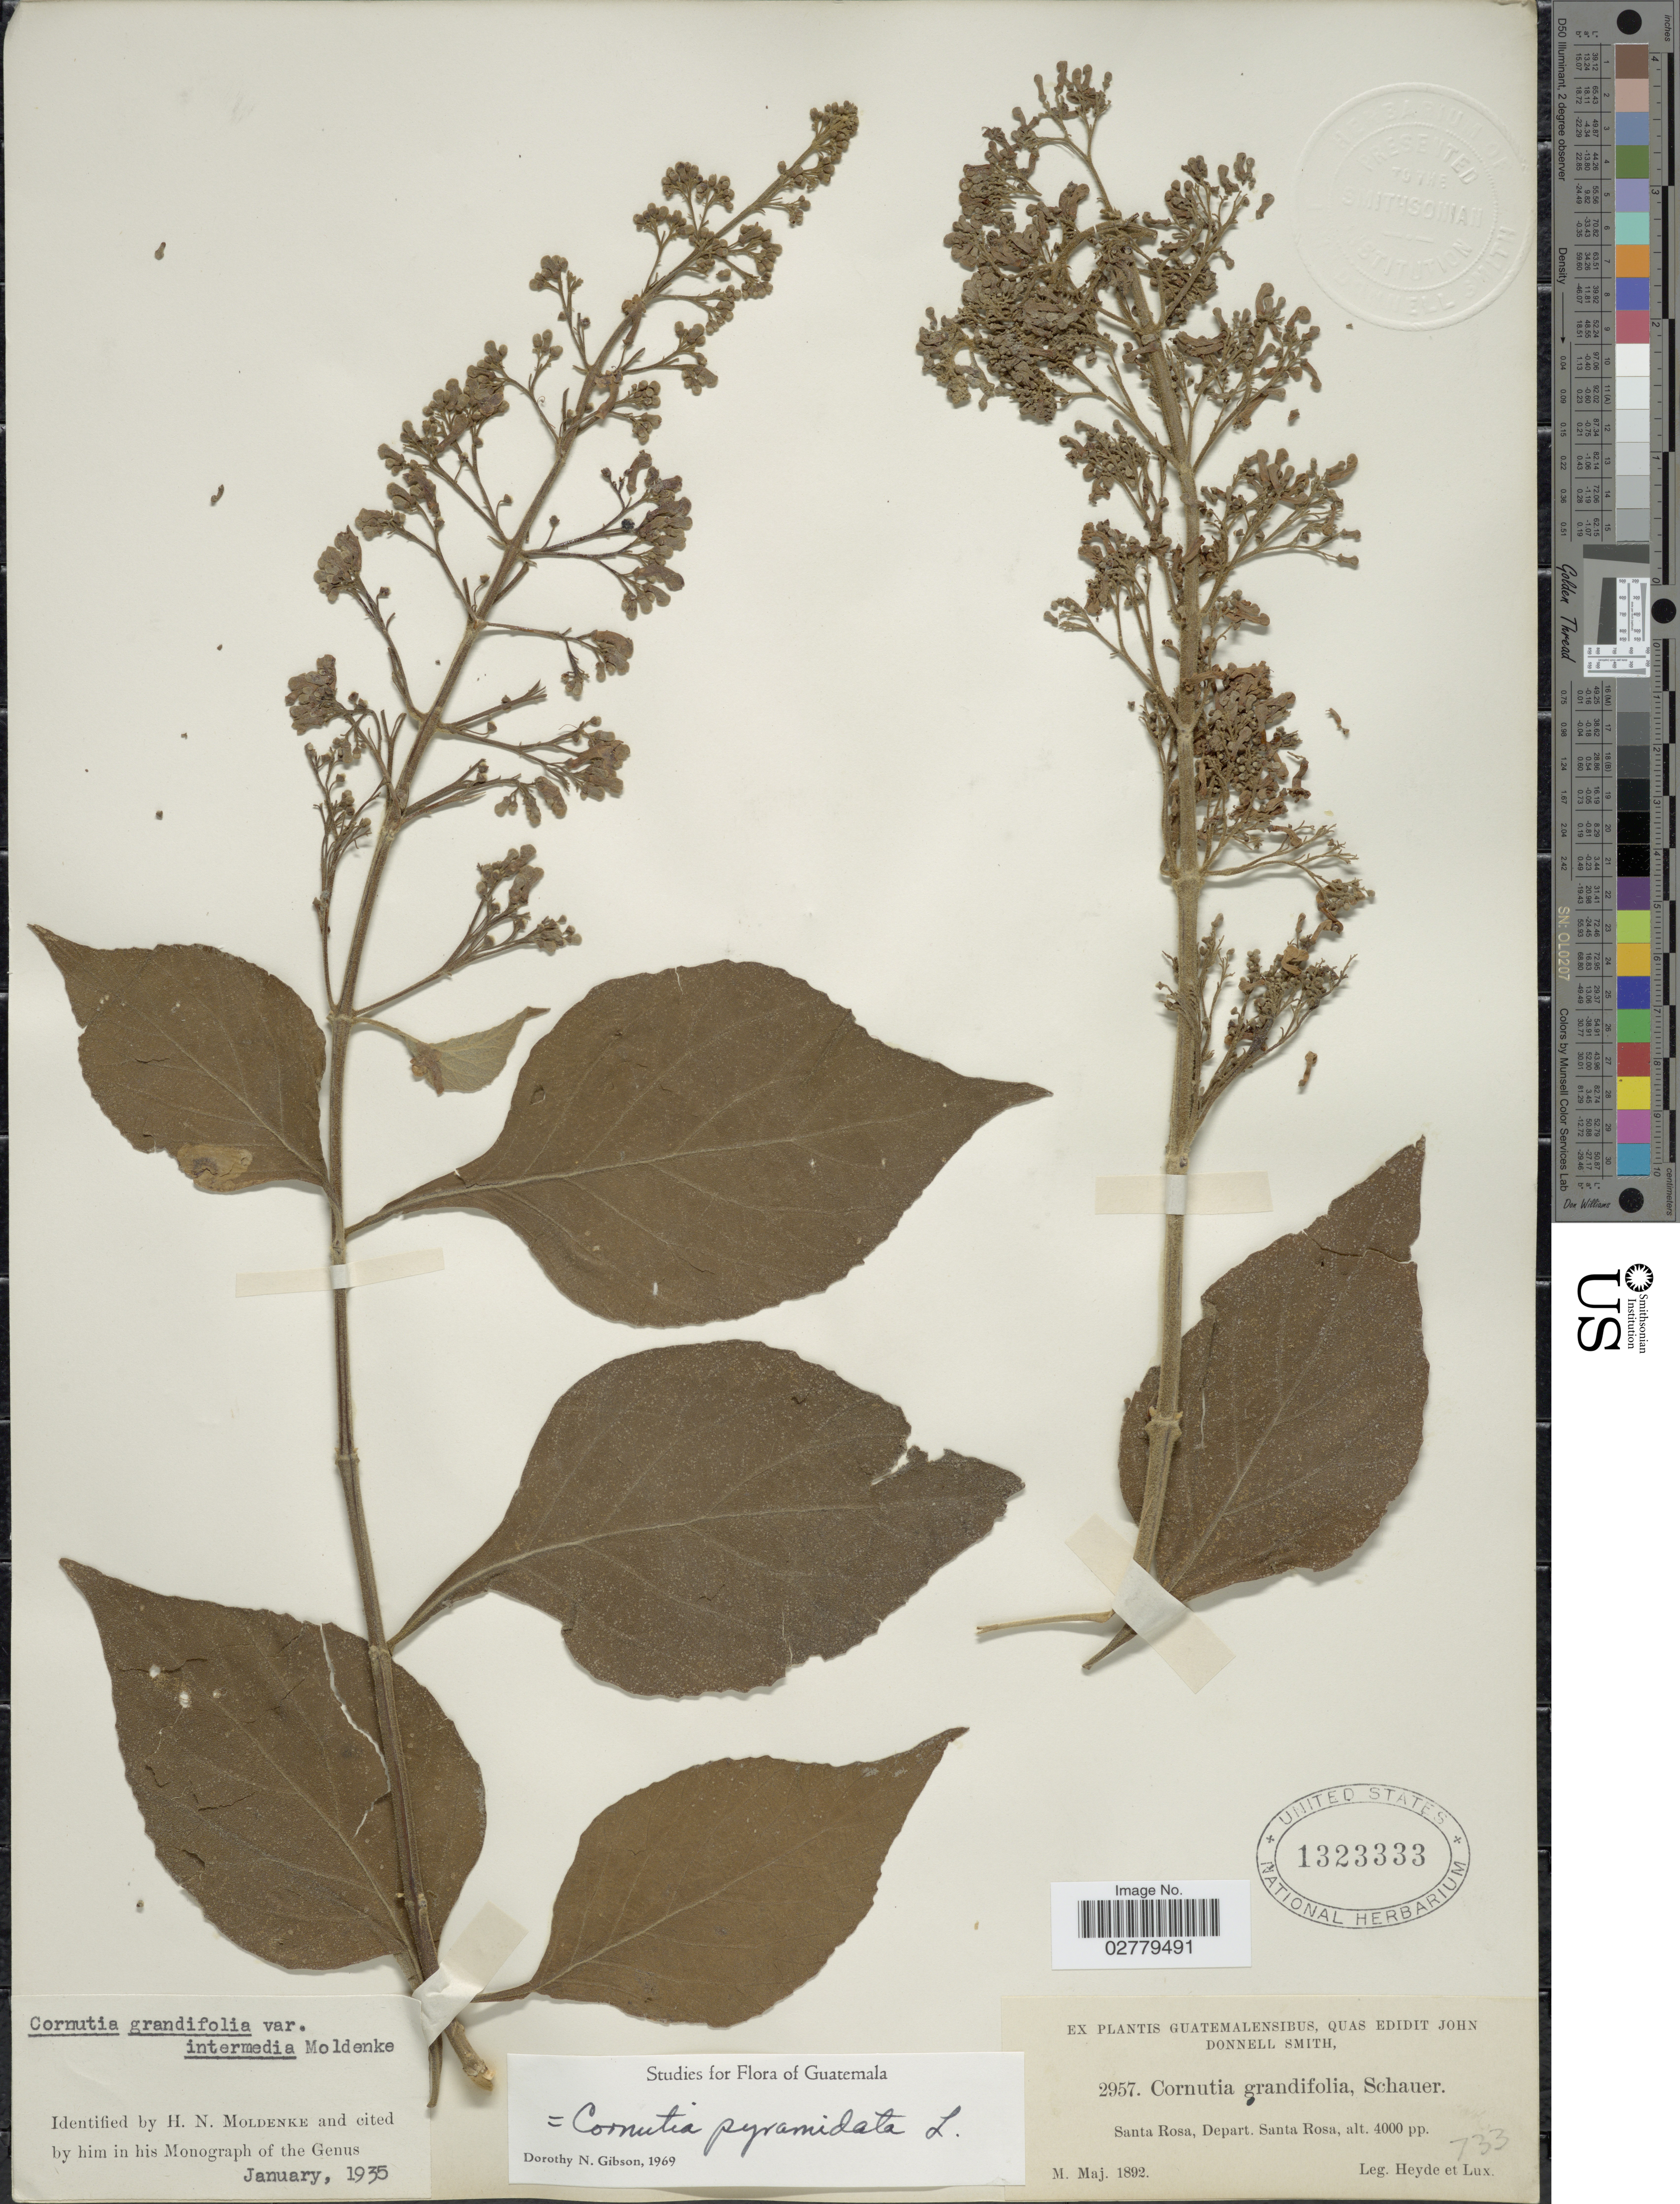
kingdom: Plantae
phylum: Tracheophyta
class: Magnoliopsida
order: Lamiales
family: Lamiaceae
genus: Cornutia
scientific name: Cornutia grandifolia var. intermedia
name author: Moldenke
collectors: Heyde & Lux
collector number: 2957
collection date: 1892-05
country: Guatemala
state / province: Santa Rosa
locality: Santa Rosa, Depart. Santa Rosa.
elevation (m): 1219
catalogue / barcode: US 1323333